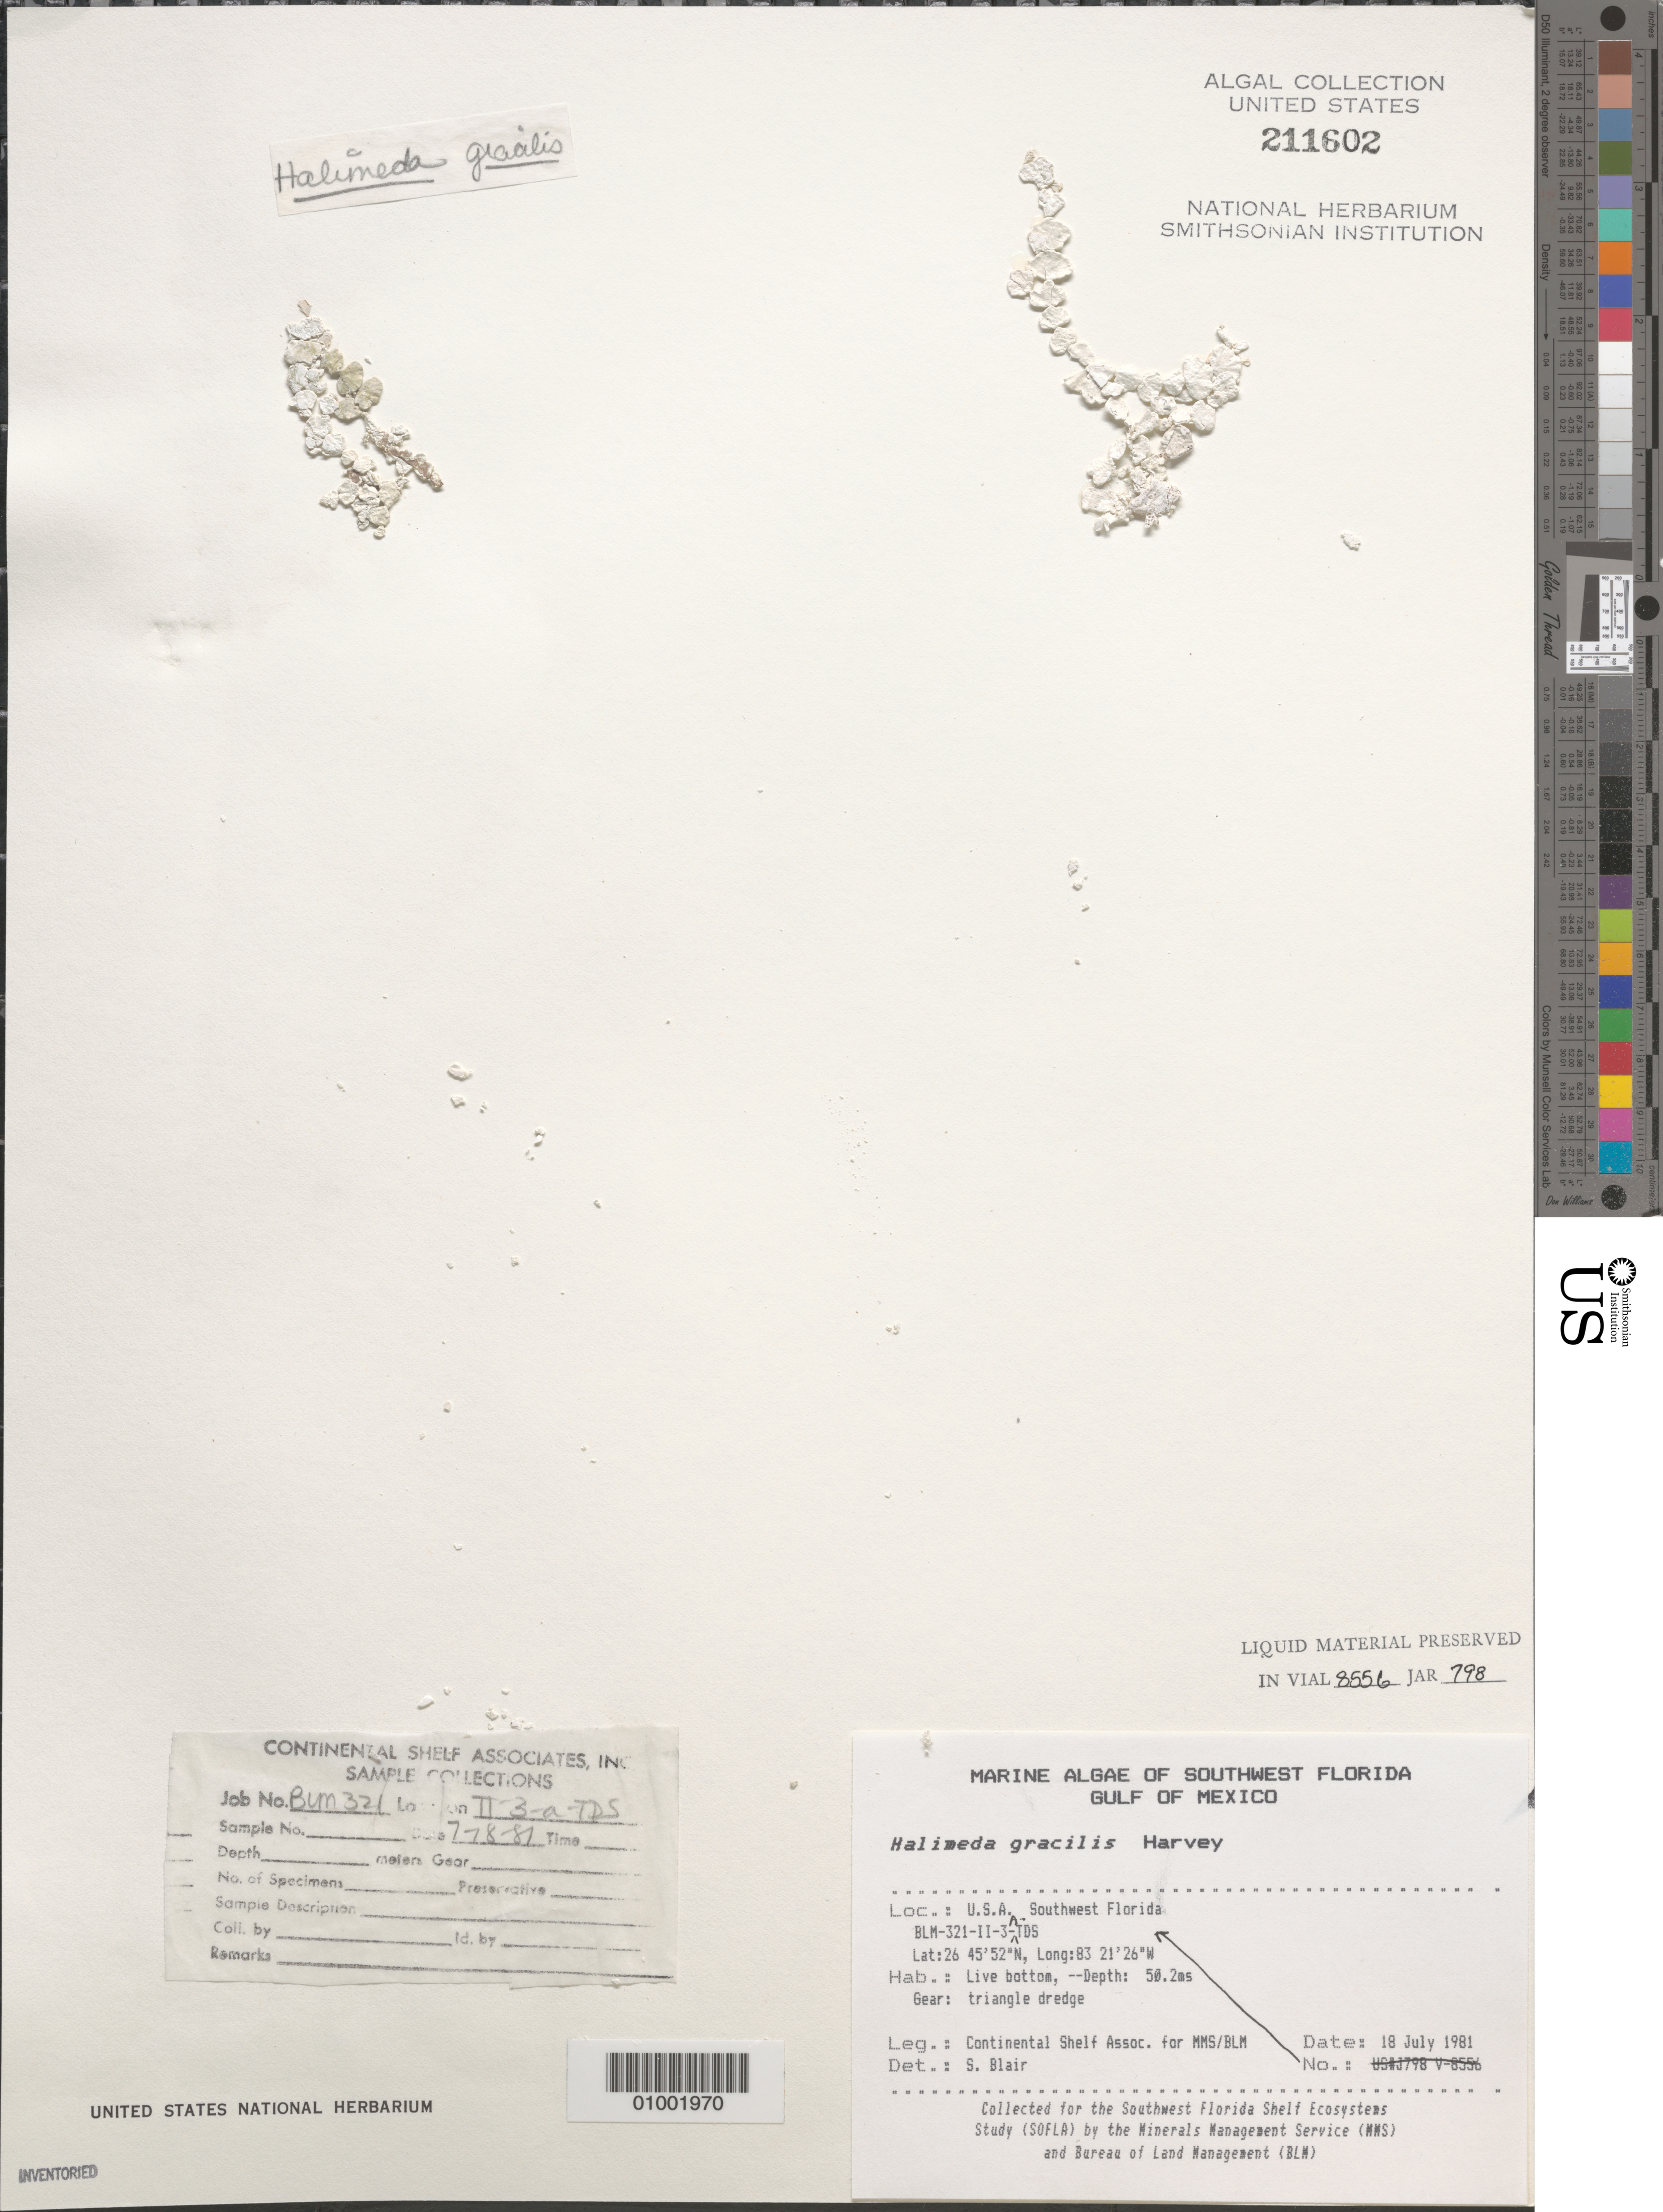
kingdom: Plantae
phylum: Chlorophyta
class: Ulvophyceae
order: Bryopsidales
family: Halimedaceae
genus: Halimeda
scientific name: Halimeda gracilis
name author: Harv. ex J. Agardh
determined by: Blair, S. M.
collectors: Continental Shelf Associates for the MMS/BLM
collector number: BLM-321-II-3-A-TDS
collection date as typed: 18 Jul 1981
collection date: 1981-07-18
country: United States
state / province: Florida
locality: Gulf of Mexico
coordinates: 26 45'52"N, 83 21'26"W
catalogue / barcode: US 211602